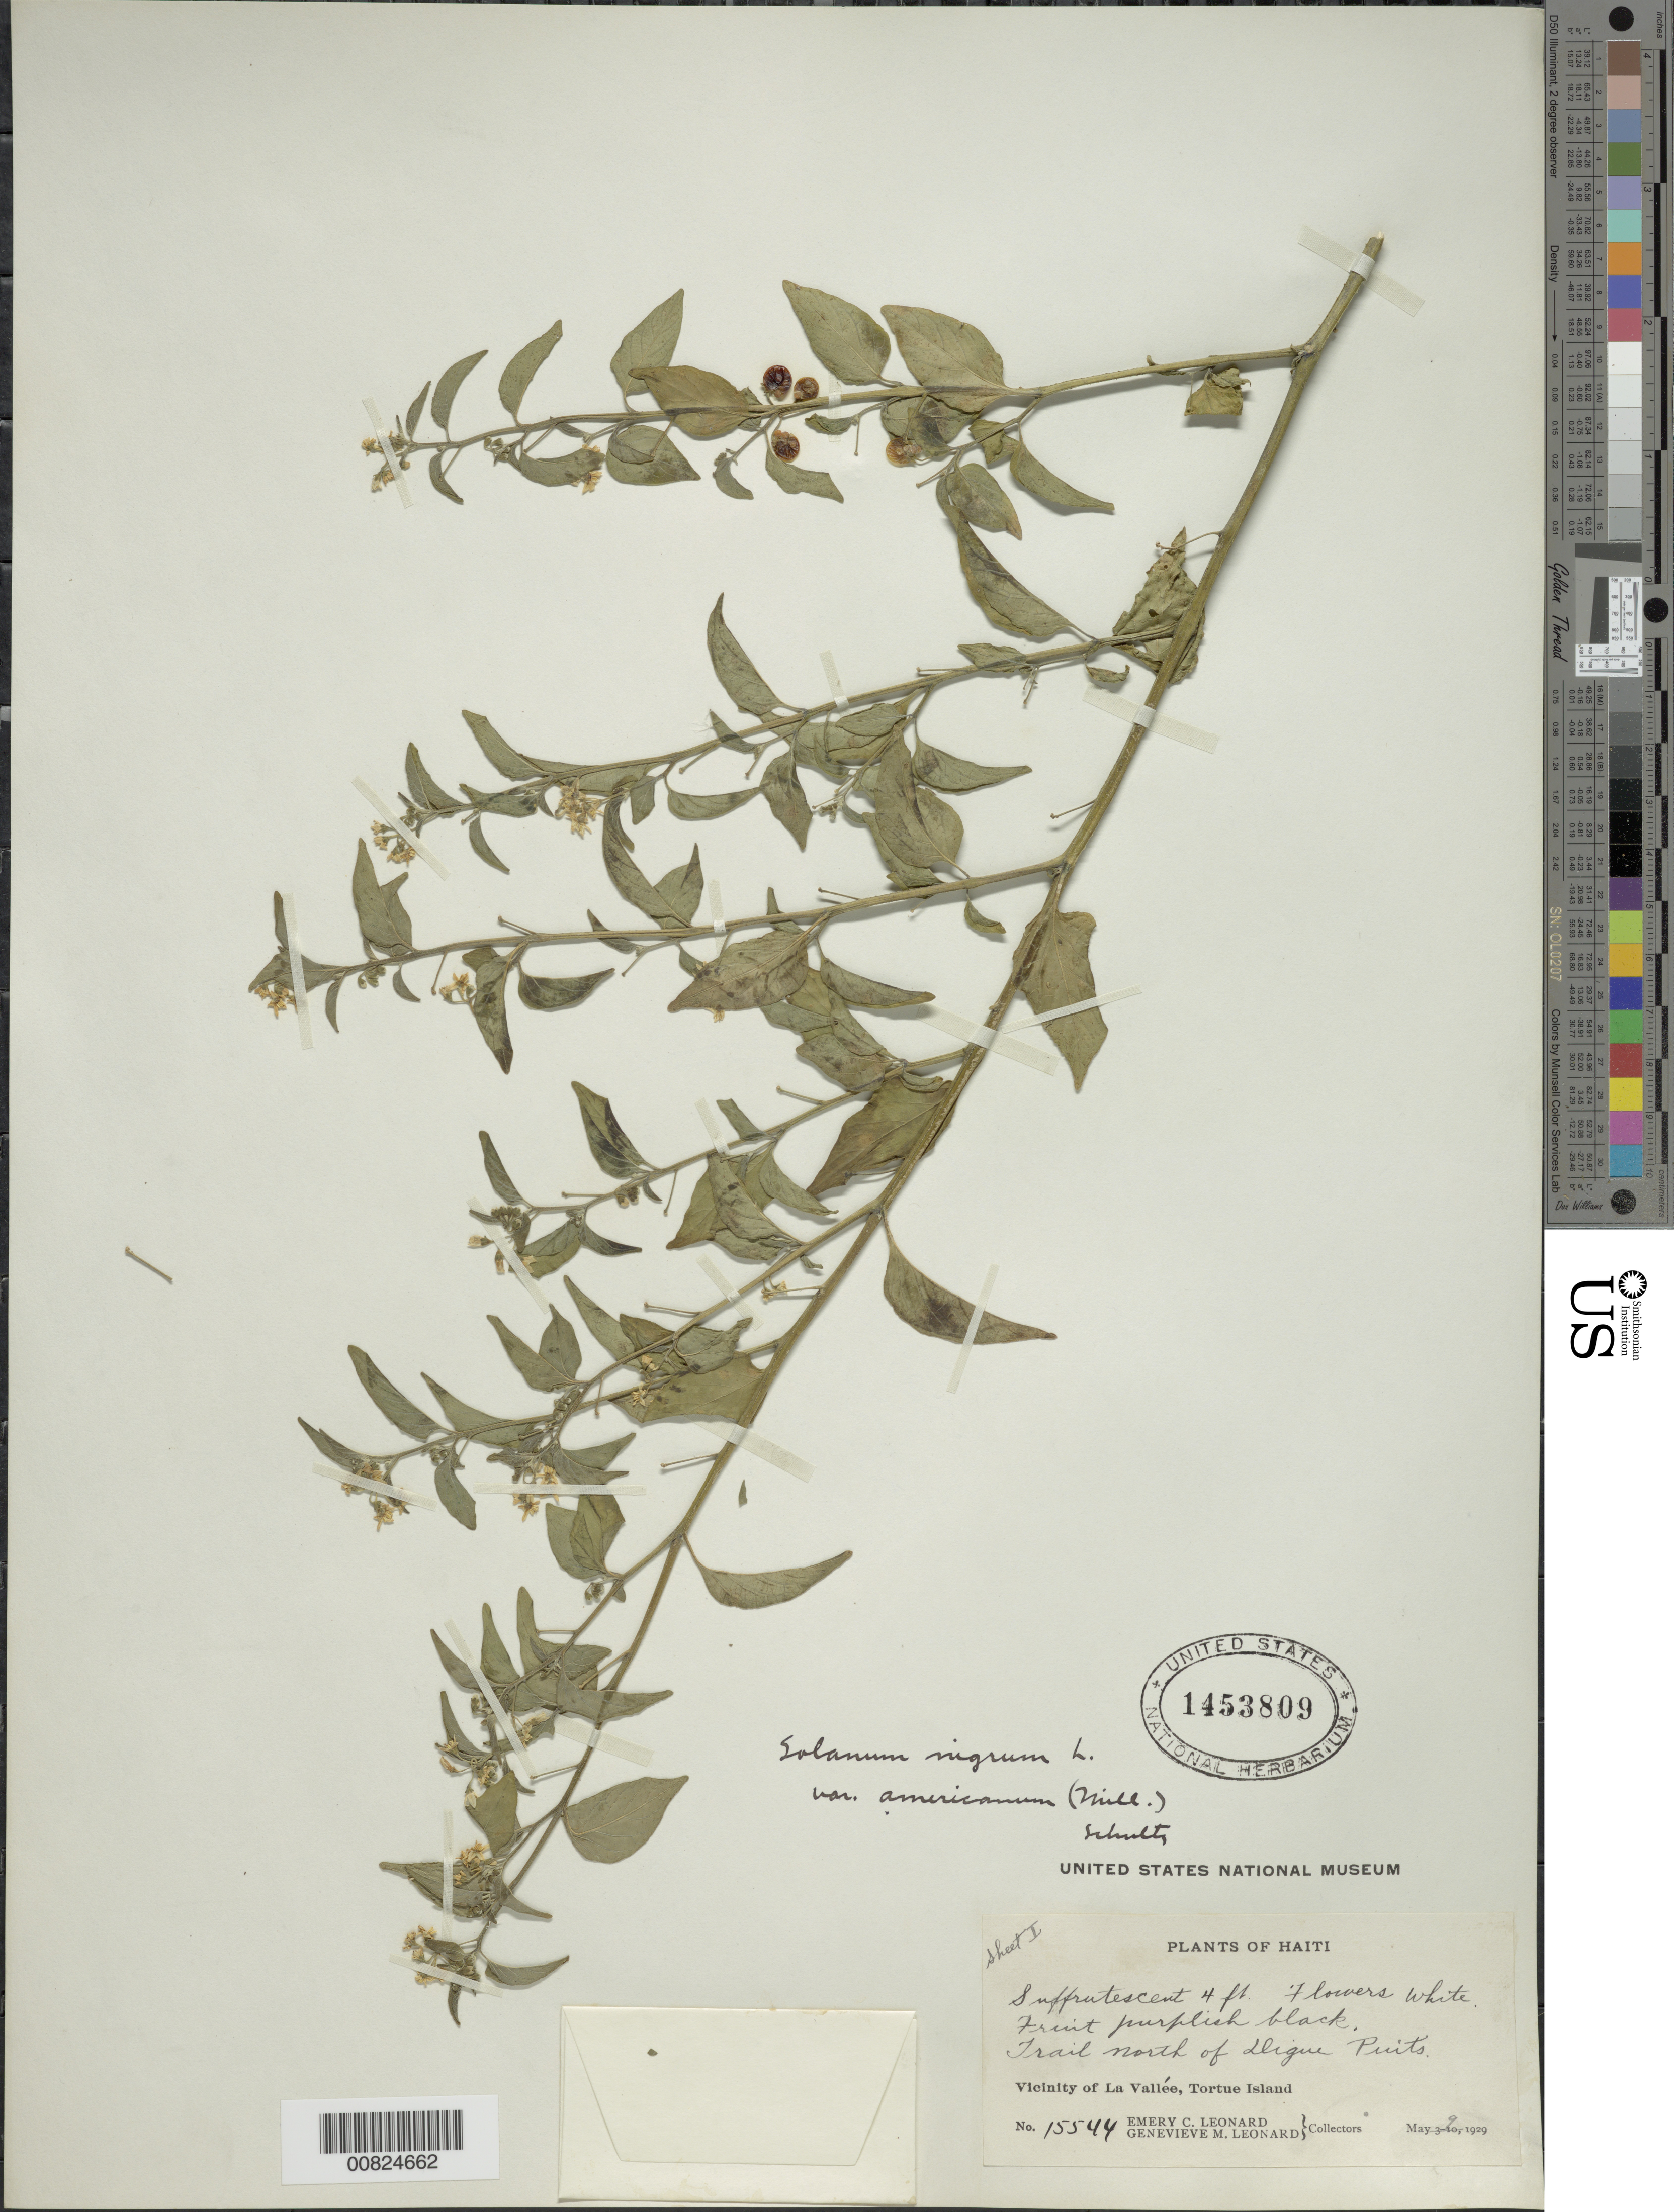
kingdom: Plantae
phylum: Tracheophyta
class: Magnoliopsida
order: Solanales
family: Solanaceae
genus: Solanum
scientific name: Solanum nigrum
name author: L.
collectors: E. C. Leonard & G. M. Leonard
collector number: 15544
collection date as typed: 09 May 1929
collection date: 1929-05-09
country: Haiti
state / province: Nord-Ouest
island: Île de la Tortue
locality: Vicinity of La Vallée, trail N of Lligue Puits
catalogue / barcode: US 1453809